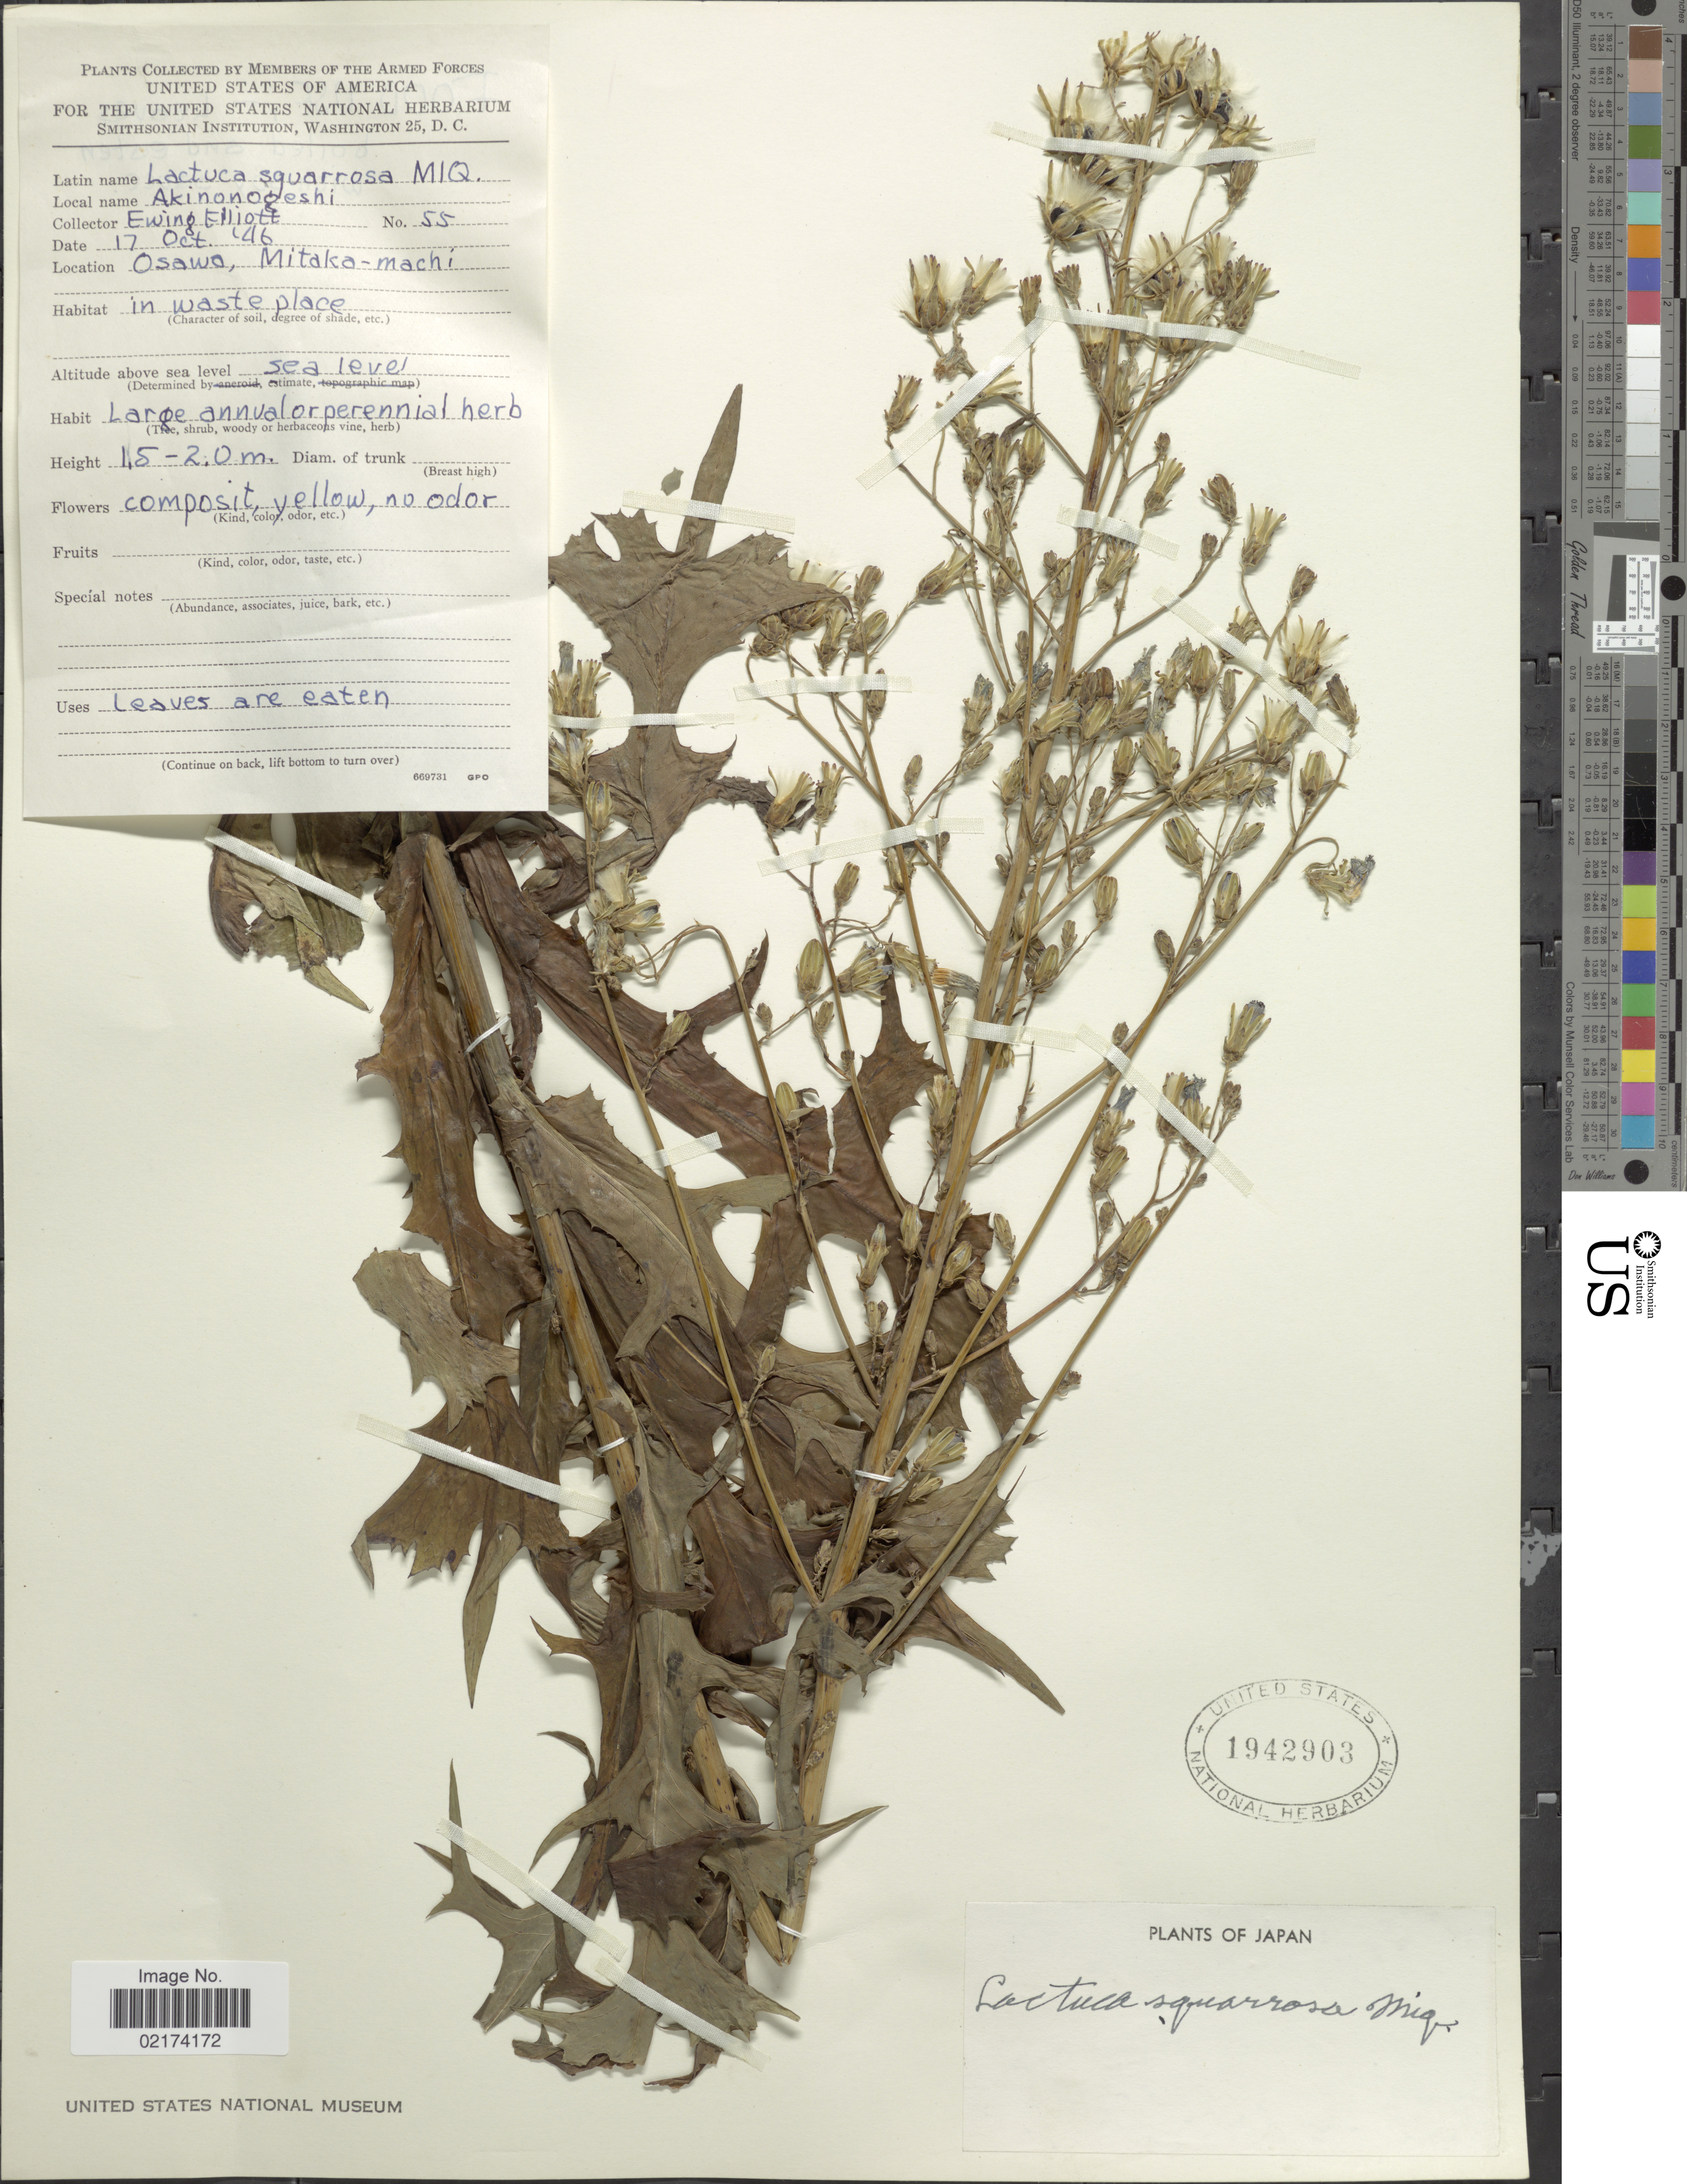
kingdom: Plantae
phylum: Tracheophyta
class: Magnoliopsida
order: Asterales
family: Asteraceae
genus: Lactuca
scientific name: Lactuca indica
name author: L.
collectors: E. Elliott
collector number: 55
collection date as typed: Transcribed d/m/y: 17/10/46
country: Japan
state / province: Tokyo, Federal City of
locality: Osawa, Mitaka-machi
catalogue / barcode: US 1942903